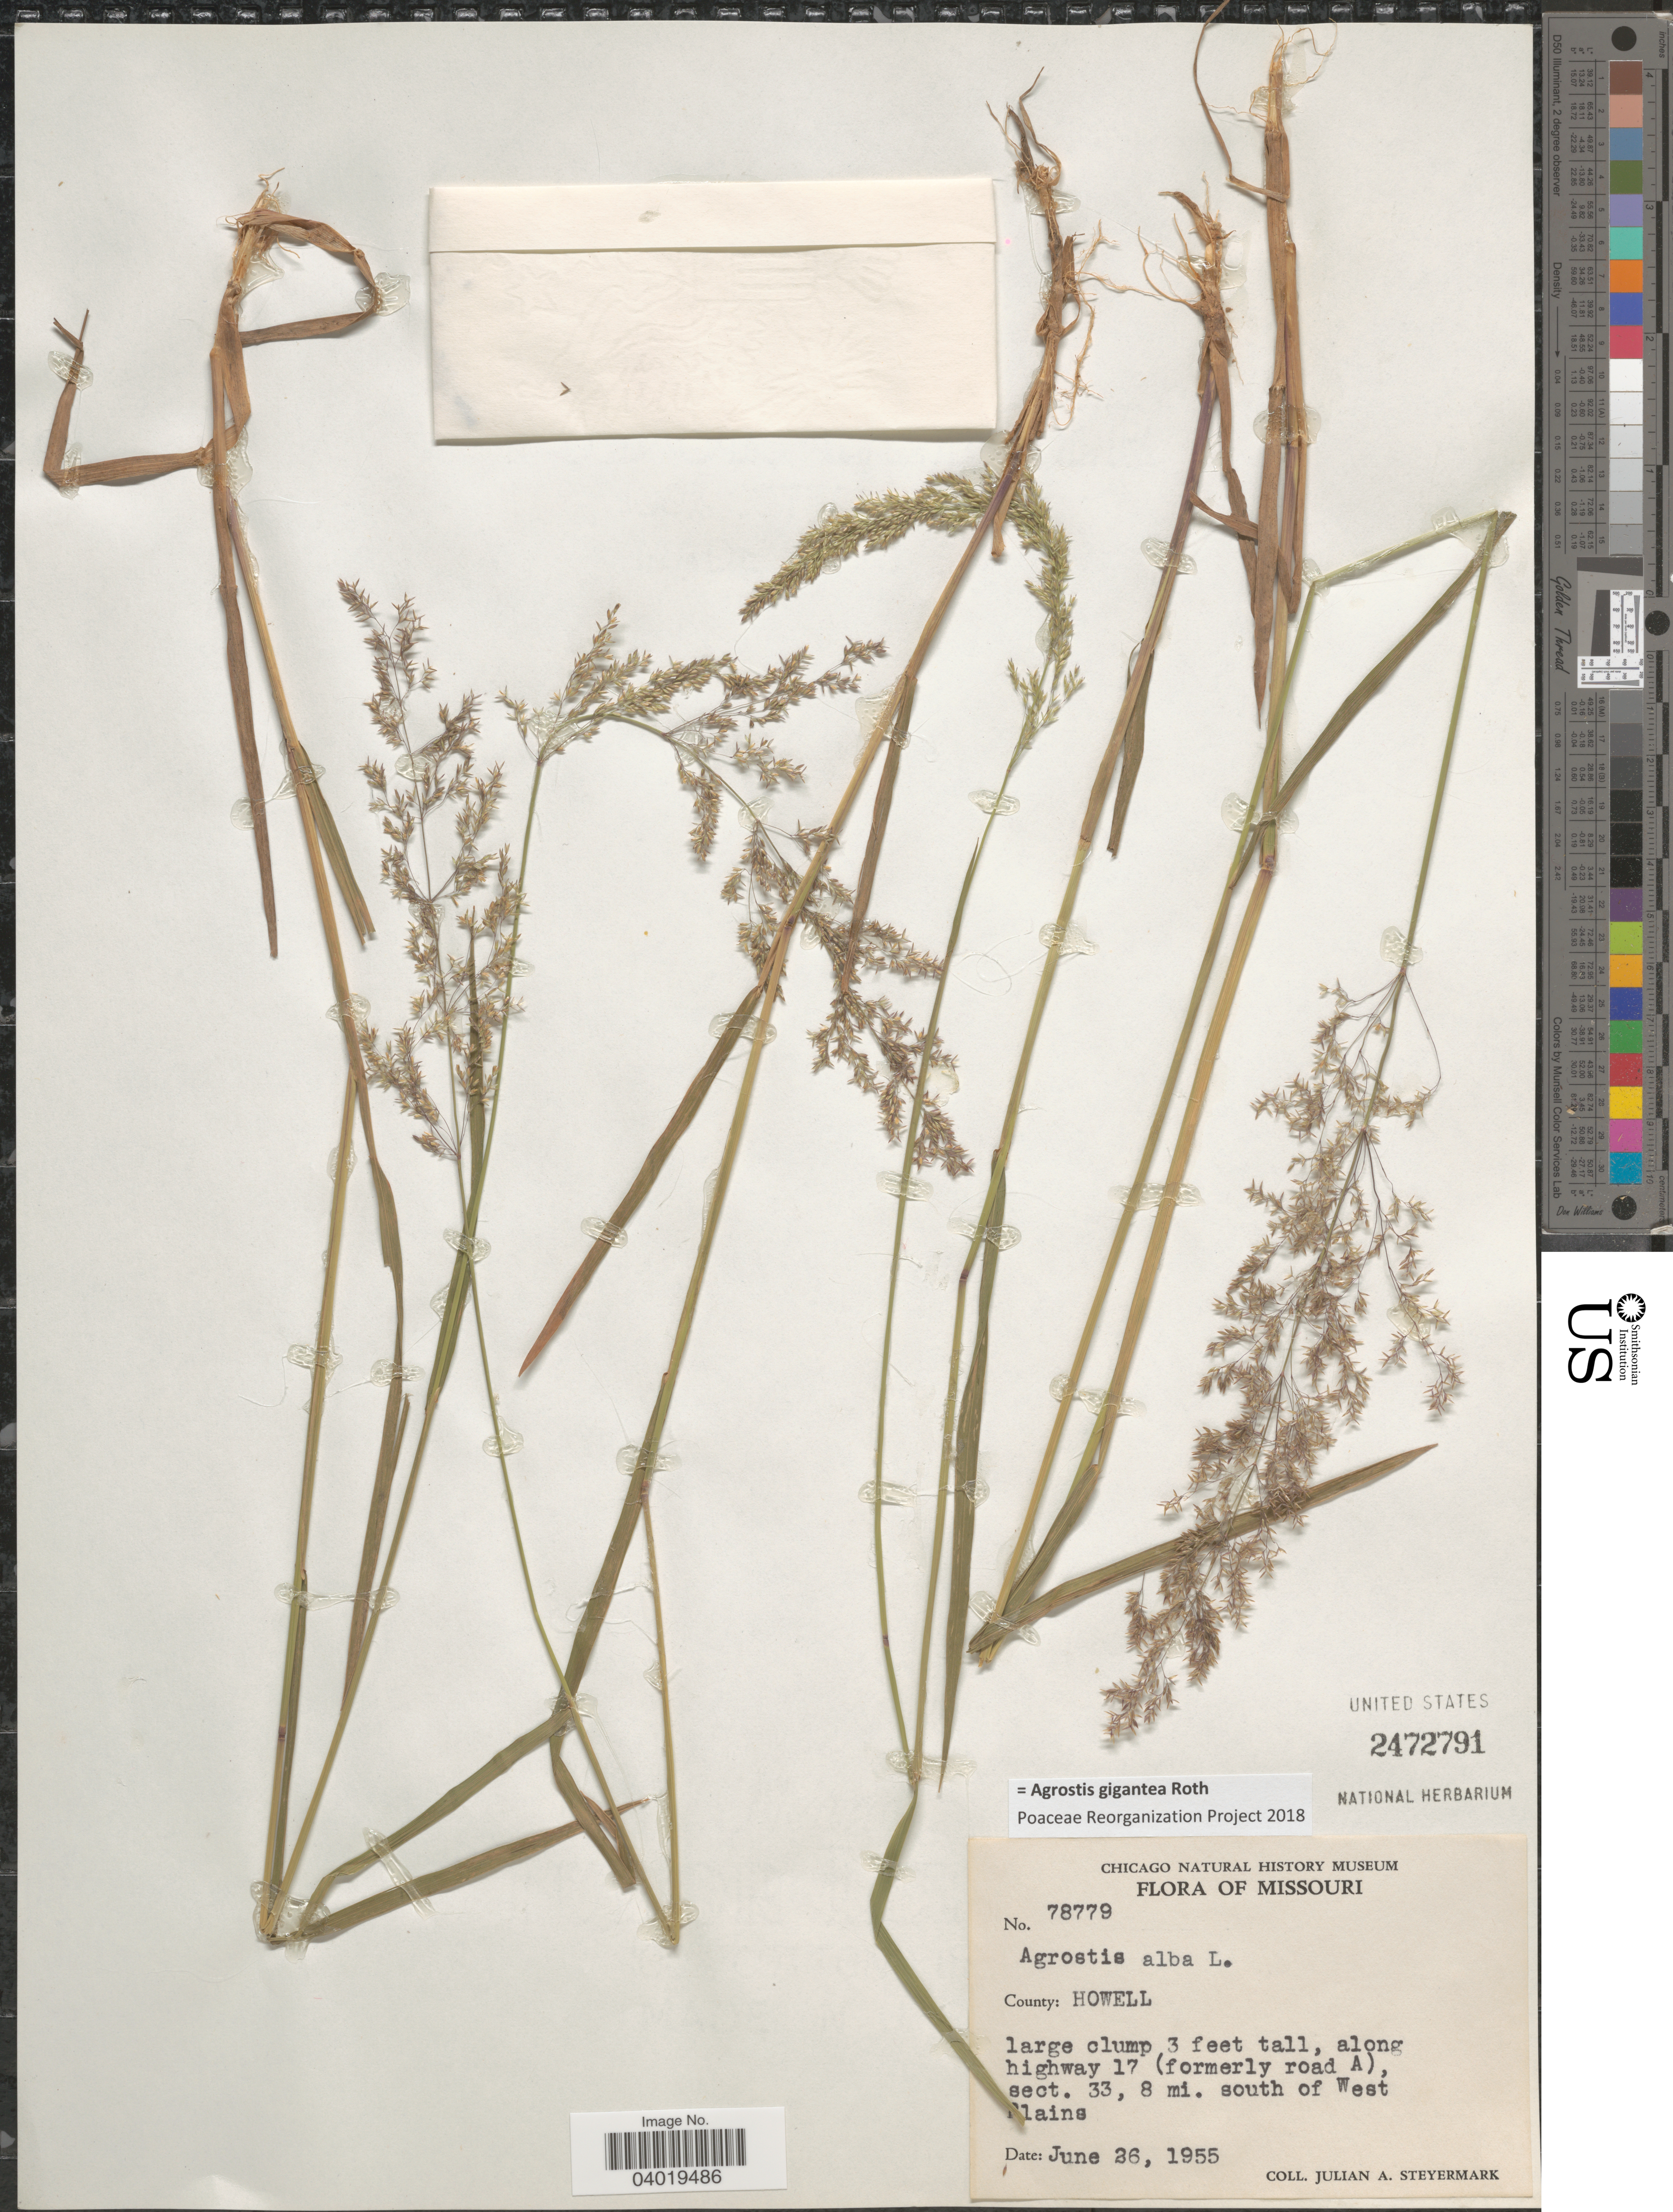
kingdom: Plantae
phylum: Tracheophyta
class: Liliopsida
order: Poales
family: Poaceae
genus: Agrostis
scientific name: Agrostis gigantea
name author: Roth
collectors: J. Steyermark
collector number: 78779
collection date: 1955-06-26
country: United States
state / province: Missouri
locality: County: Howell. Along highway 17 (formerly road A), sect. 33, 8 mi. south of West Plains.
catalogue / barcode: US 2472791